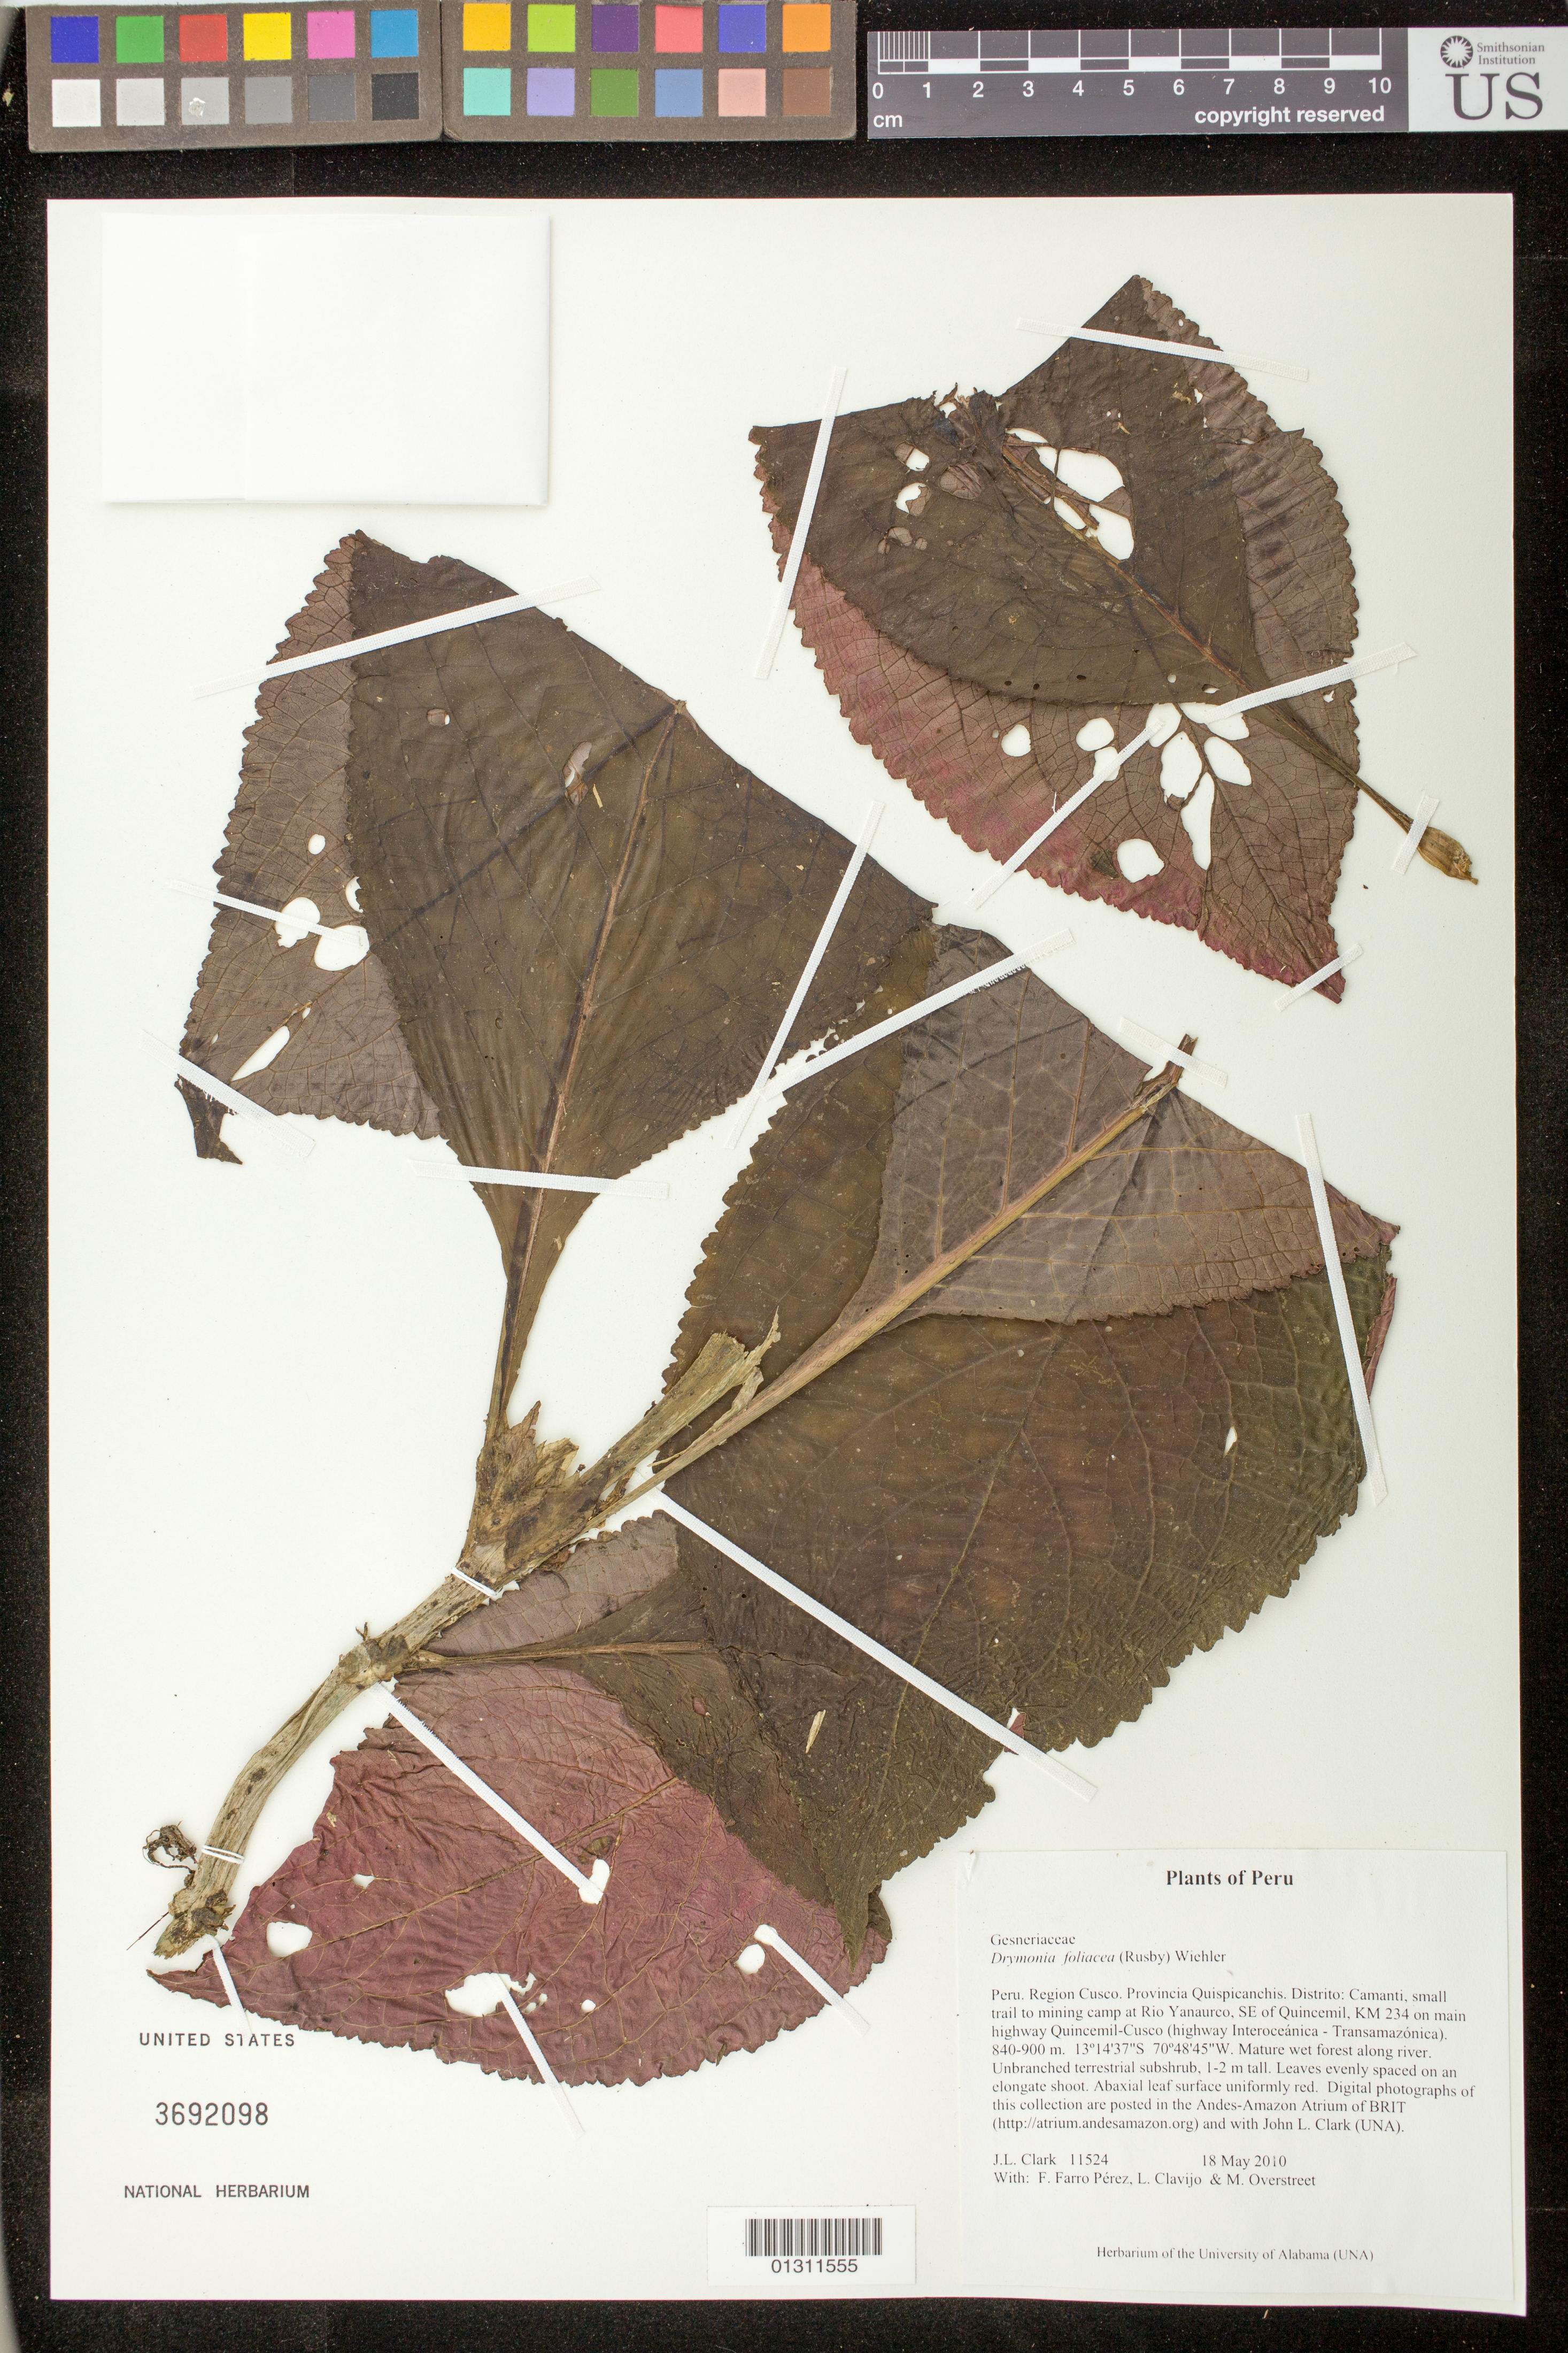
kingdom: Plantae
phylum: Tracheophyta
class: Magnoliopsida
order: Lamiales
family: Gesneriaceae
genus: Drymonia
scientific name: Drymonia foliacea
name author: (Rusby) Wiehler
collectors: J. L. Clark, F. Farro Pérez, L. Clavijo & M. Overstreet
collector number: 11524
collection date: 2010-05-18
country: Peru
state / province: Cusco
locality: Provincia Quispicanchis. Distrito: Camanti, small trail to mining camp at Rio Yanaurco, SE of Quincemil, KM 234 on main highway Quincemil-Cusco (highway Interoceánica - Transamazónica).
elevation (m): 840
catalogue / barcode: US 3692098